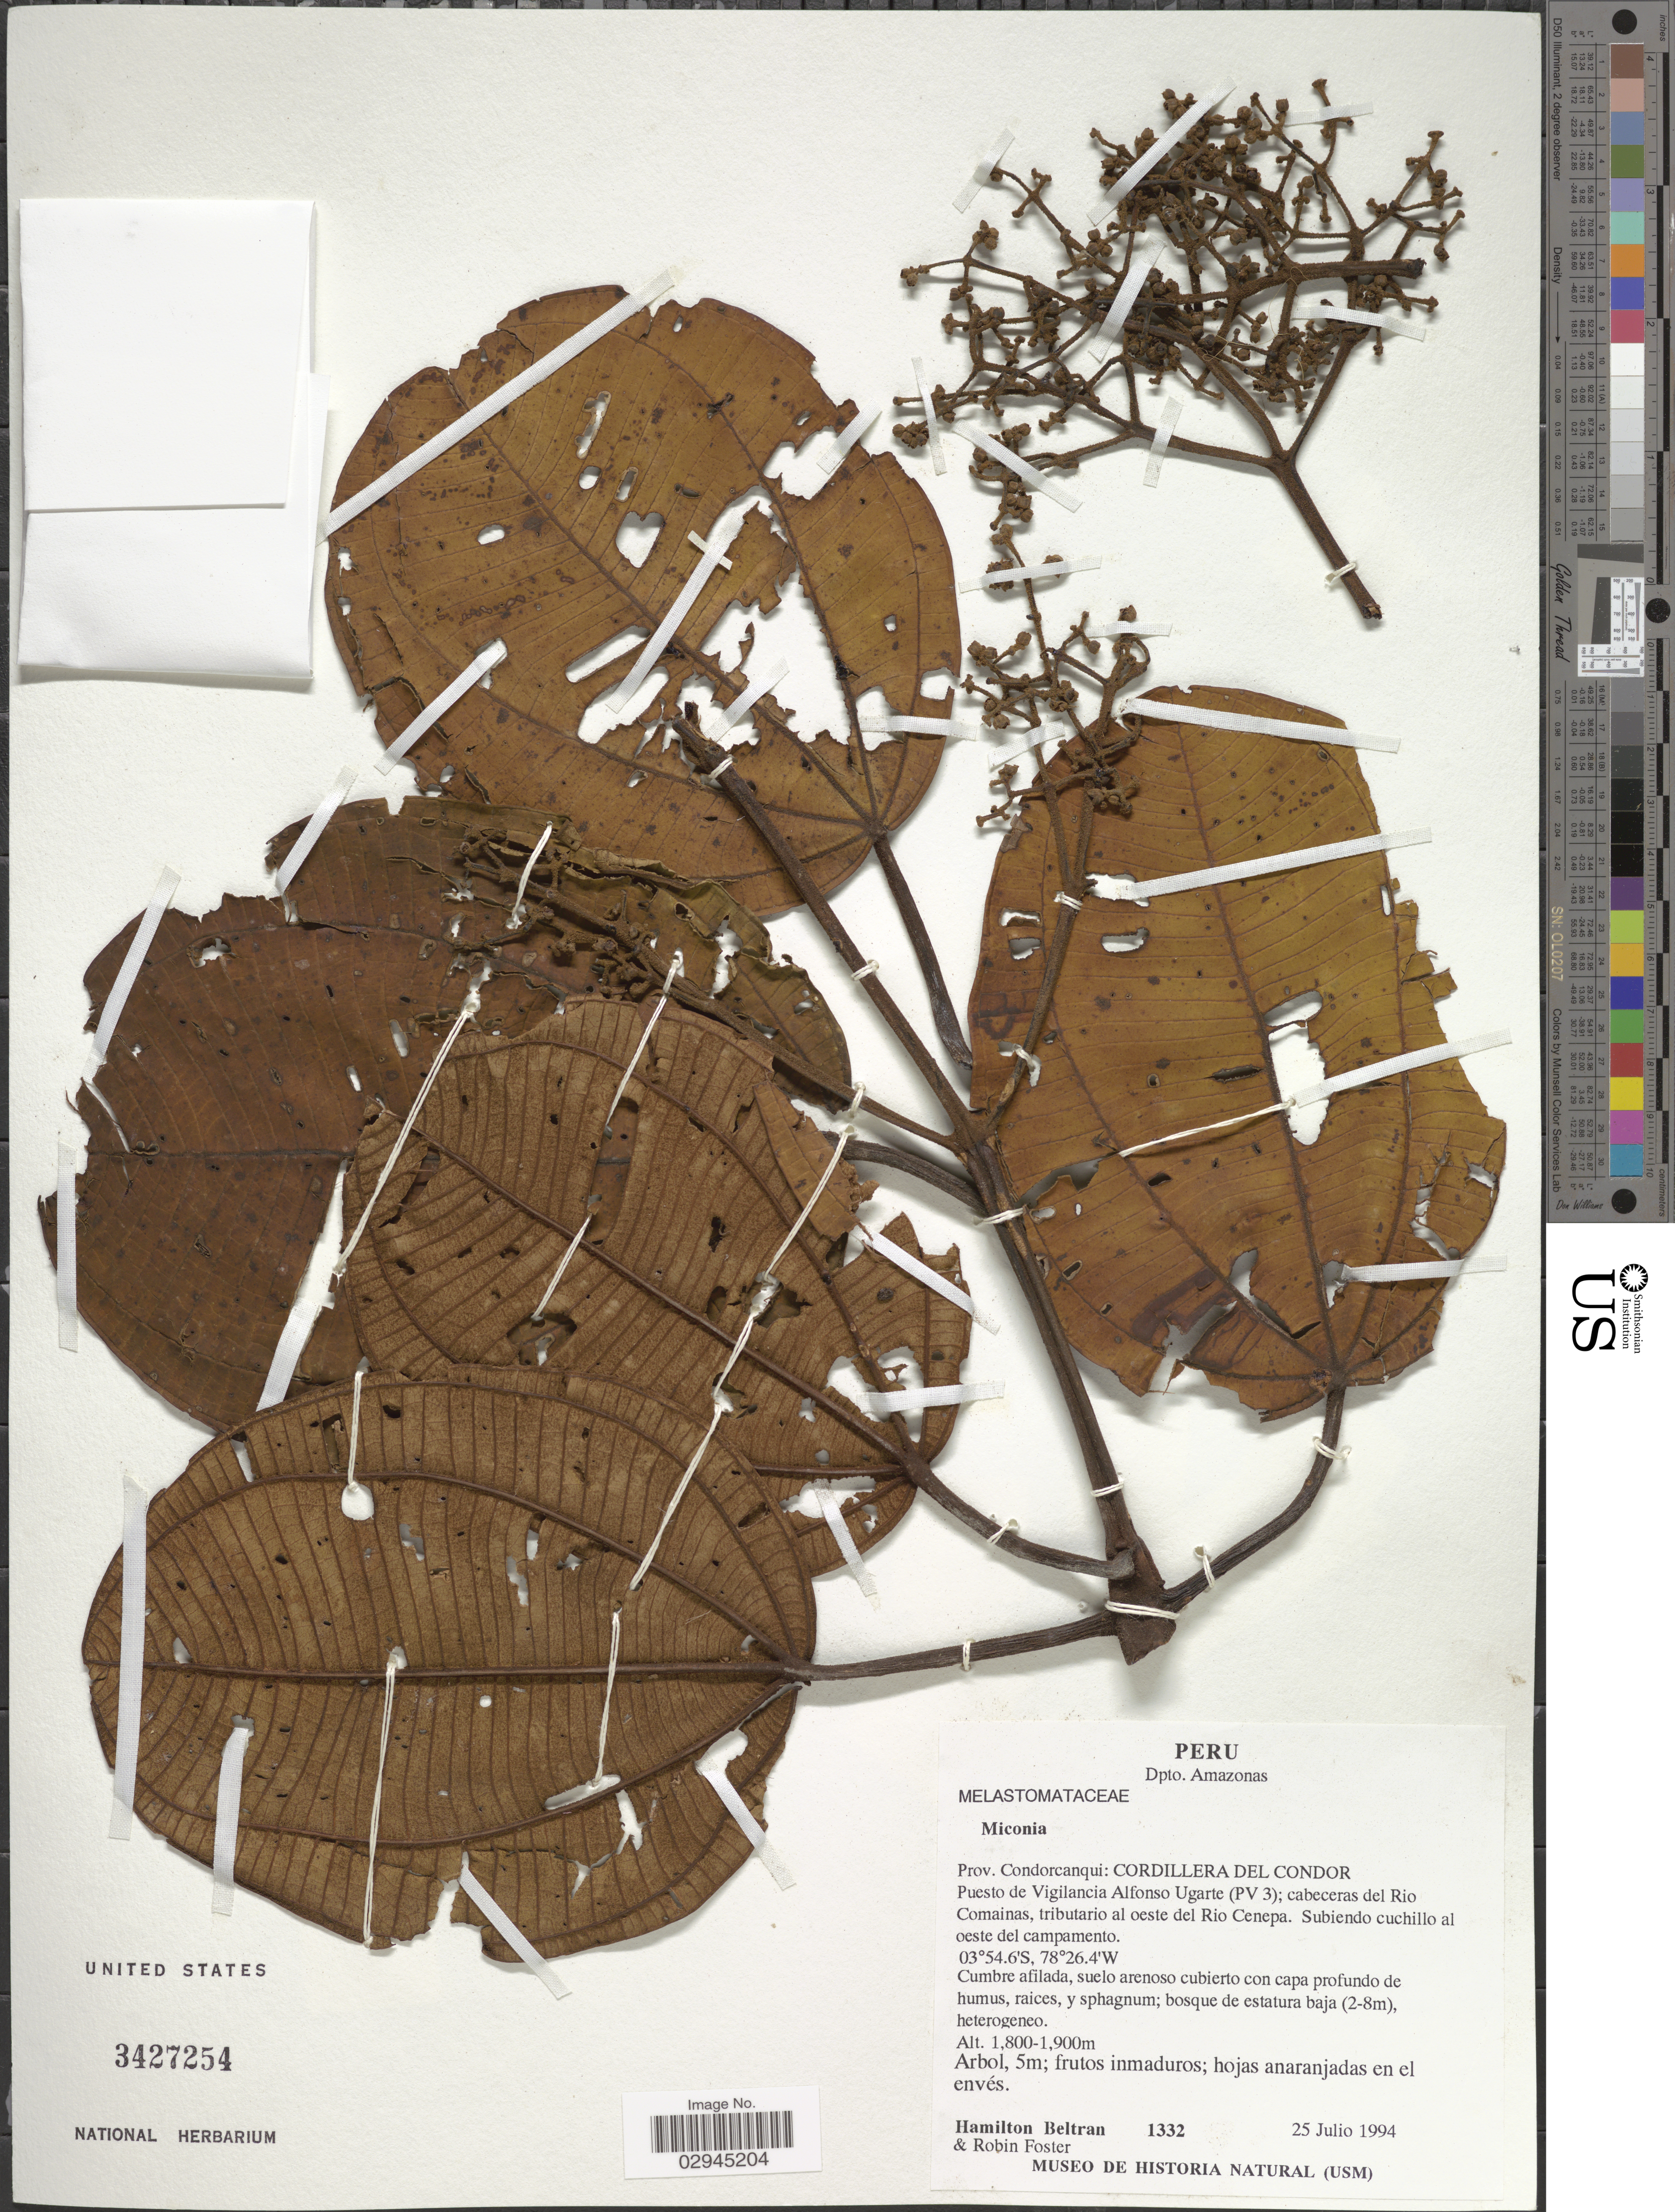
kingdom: Plantae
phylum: Tracheophyta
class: Magnoliopsida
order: Myrtales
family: Melastomataceae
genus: Graffenrieda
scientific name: Graffenrieda emarginata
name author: (Ruiz & Pav.) Triana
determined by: Michelangeli, F. A.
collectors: H. Beltran & R. B. Foster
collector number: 1332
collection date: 1994-07-25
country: Peru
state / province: Amazonas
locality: Dpto. Amazonas. Prov. Condorcanqui: Cordillera Del Condor. Puesto de Vigilancia Alfonso Ugarte (PV 3); cabeceras del Rio Comainas, tributario al oeste del Rio Cenepa. Subiendo cuchillo al oeste del campamento.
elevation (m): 1800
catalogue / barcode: US 3427254